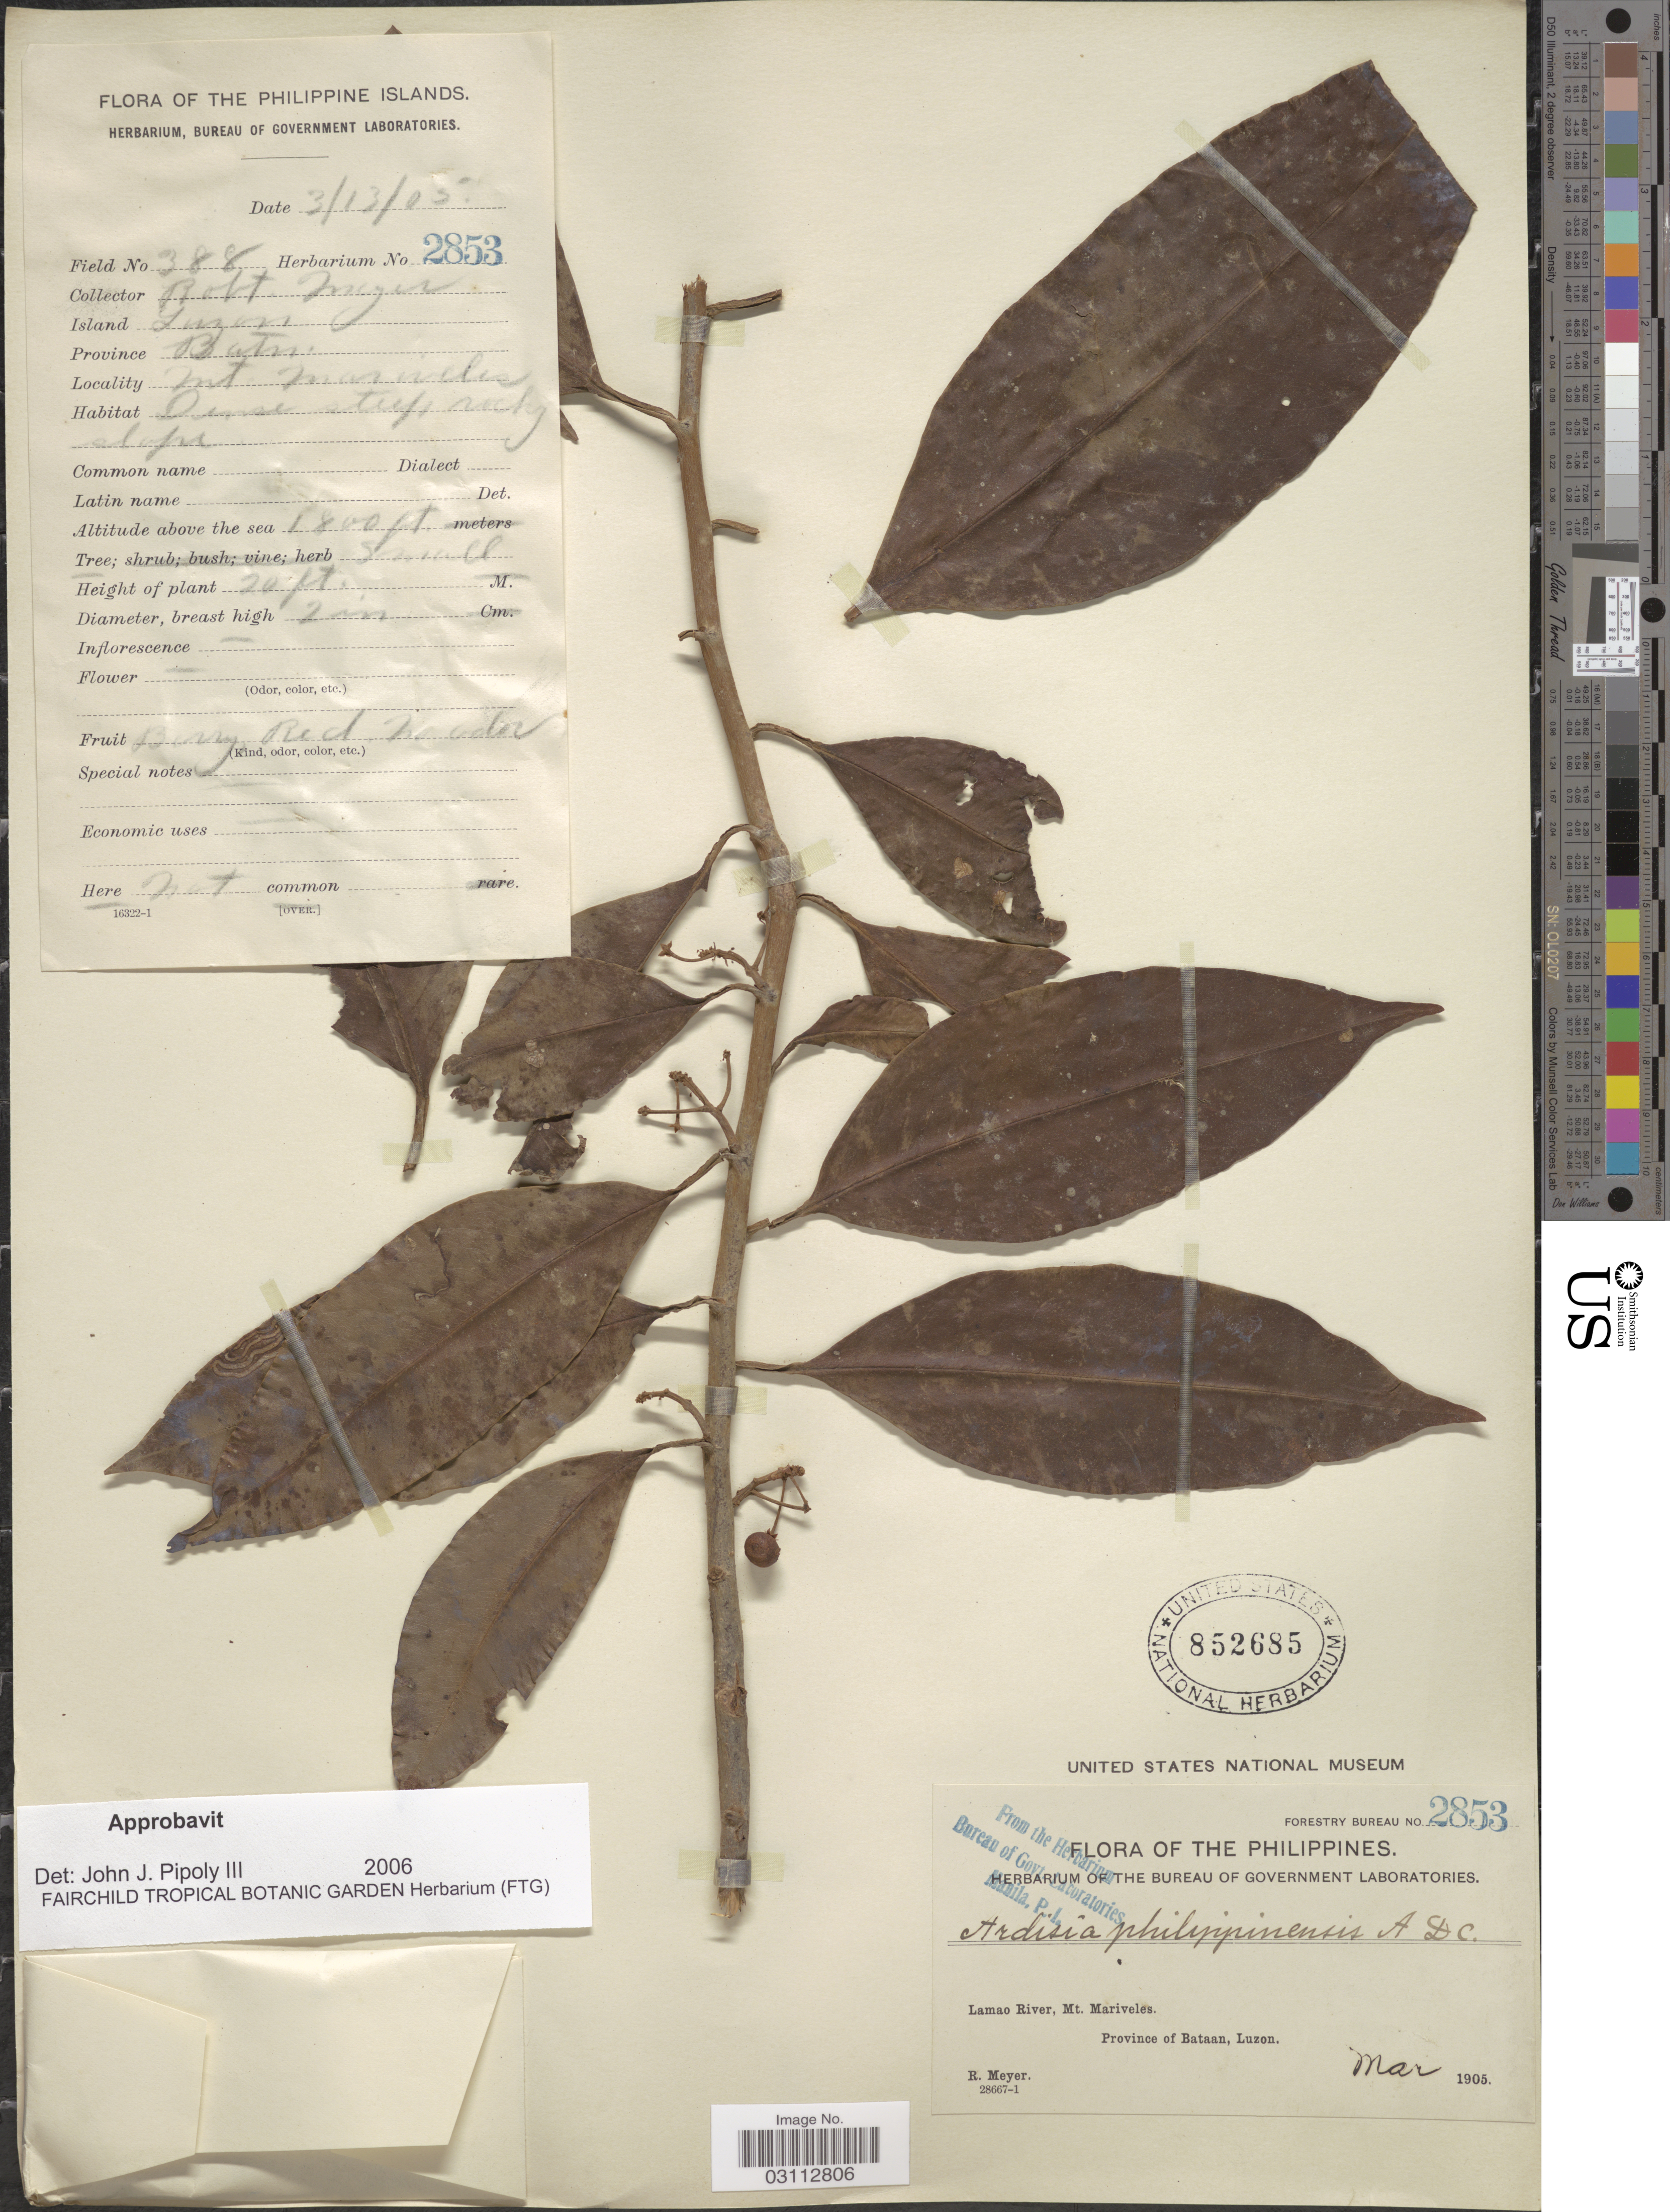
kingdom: Plantae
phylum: Tracheophyta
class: Magnoliopsida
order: Ericales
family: Primulaceae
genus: Ardisia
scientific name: Ardisia philippinensis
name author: A. DC.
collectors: R. Meyer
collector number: Forestry Bureau 2853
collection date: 1905-03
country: Philippines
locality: Lamao River, Mt. Mariveles. Province of Bataan, Luzon.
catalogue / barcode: US 852685